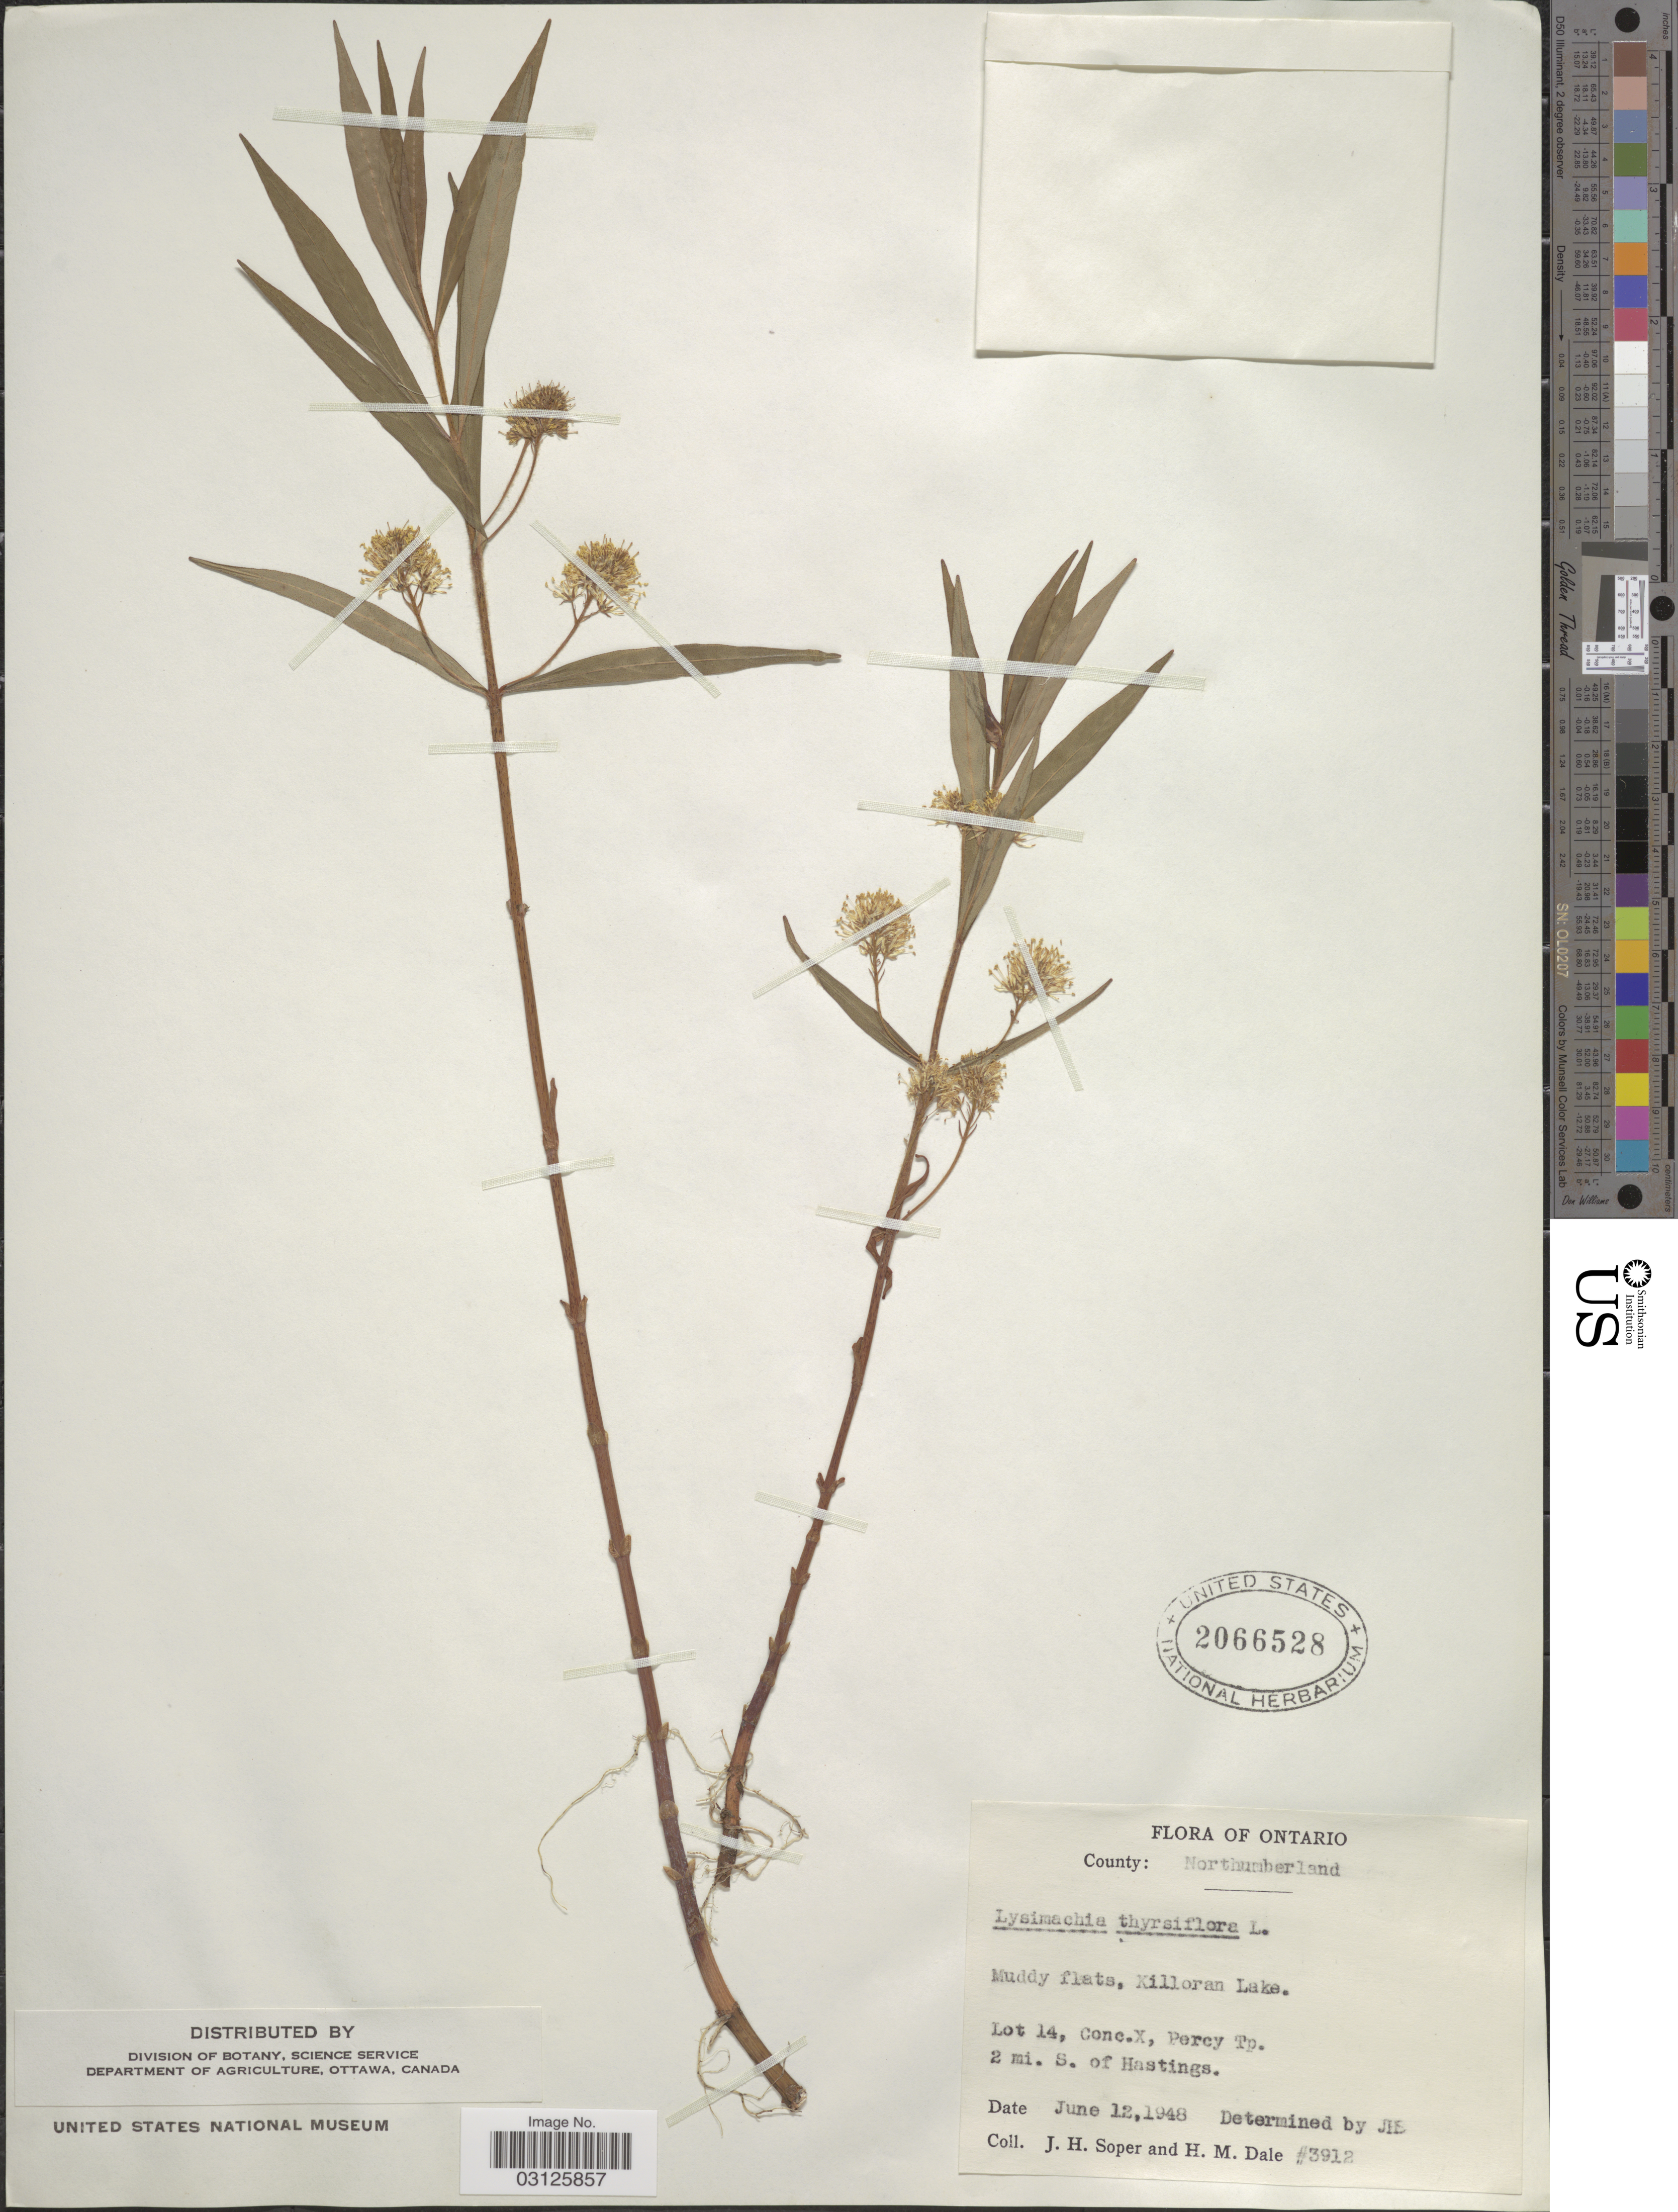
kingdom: Plantae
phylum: Tracheophyta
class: Magnoliopsida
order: Ericales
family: Primulaceae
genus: Lysimachia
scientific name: Lysimachia thyrsiflora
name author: L.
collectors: J. H. Soper & H. M. Dale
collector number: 3912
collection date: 1948-06-12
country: Canada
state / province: Ontario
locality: County: Northumberland. Muddy flats, Killoran Lake. Lot 14, Cone.X, Percy Tp. 2 mi. S. of Hastings.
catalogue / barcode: US 2066528